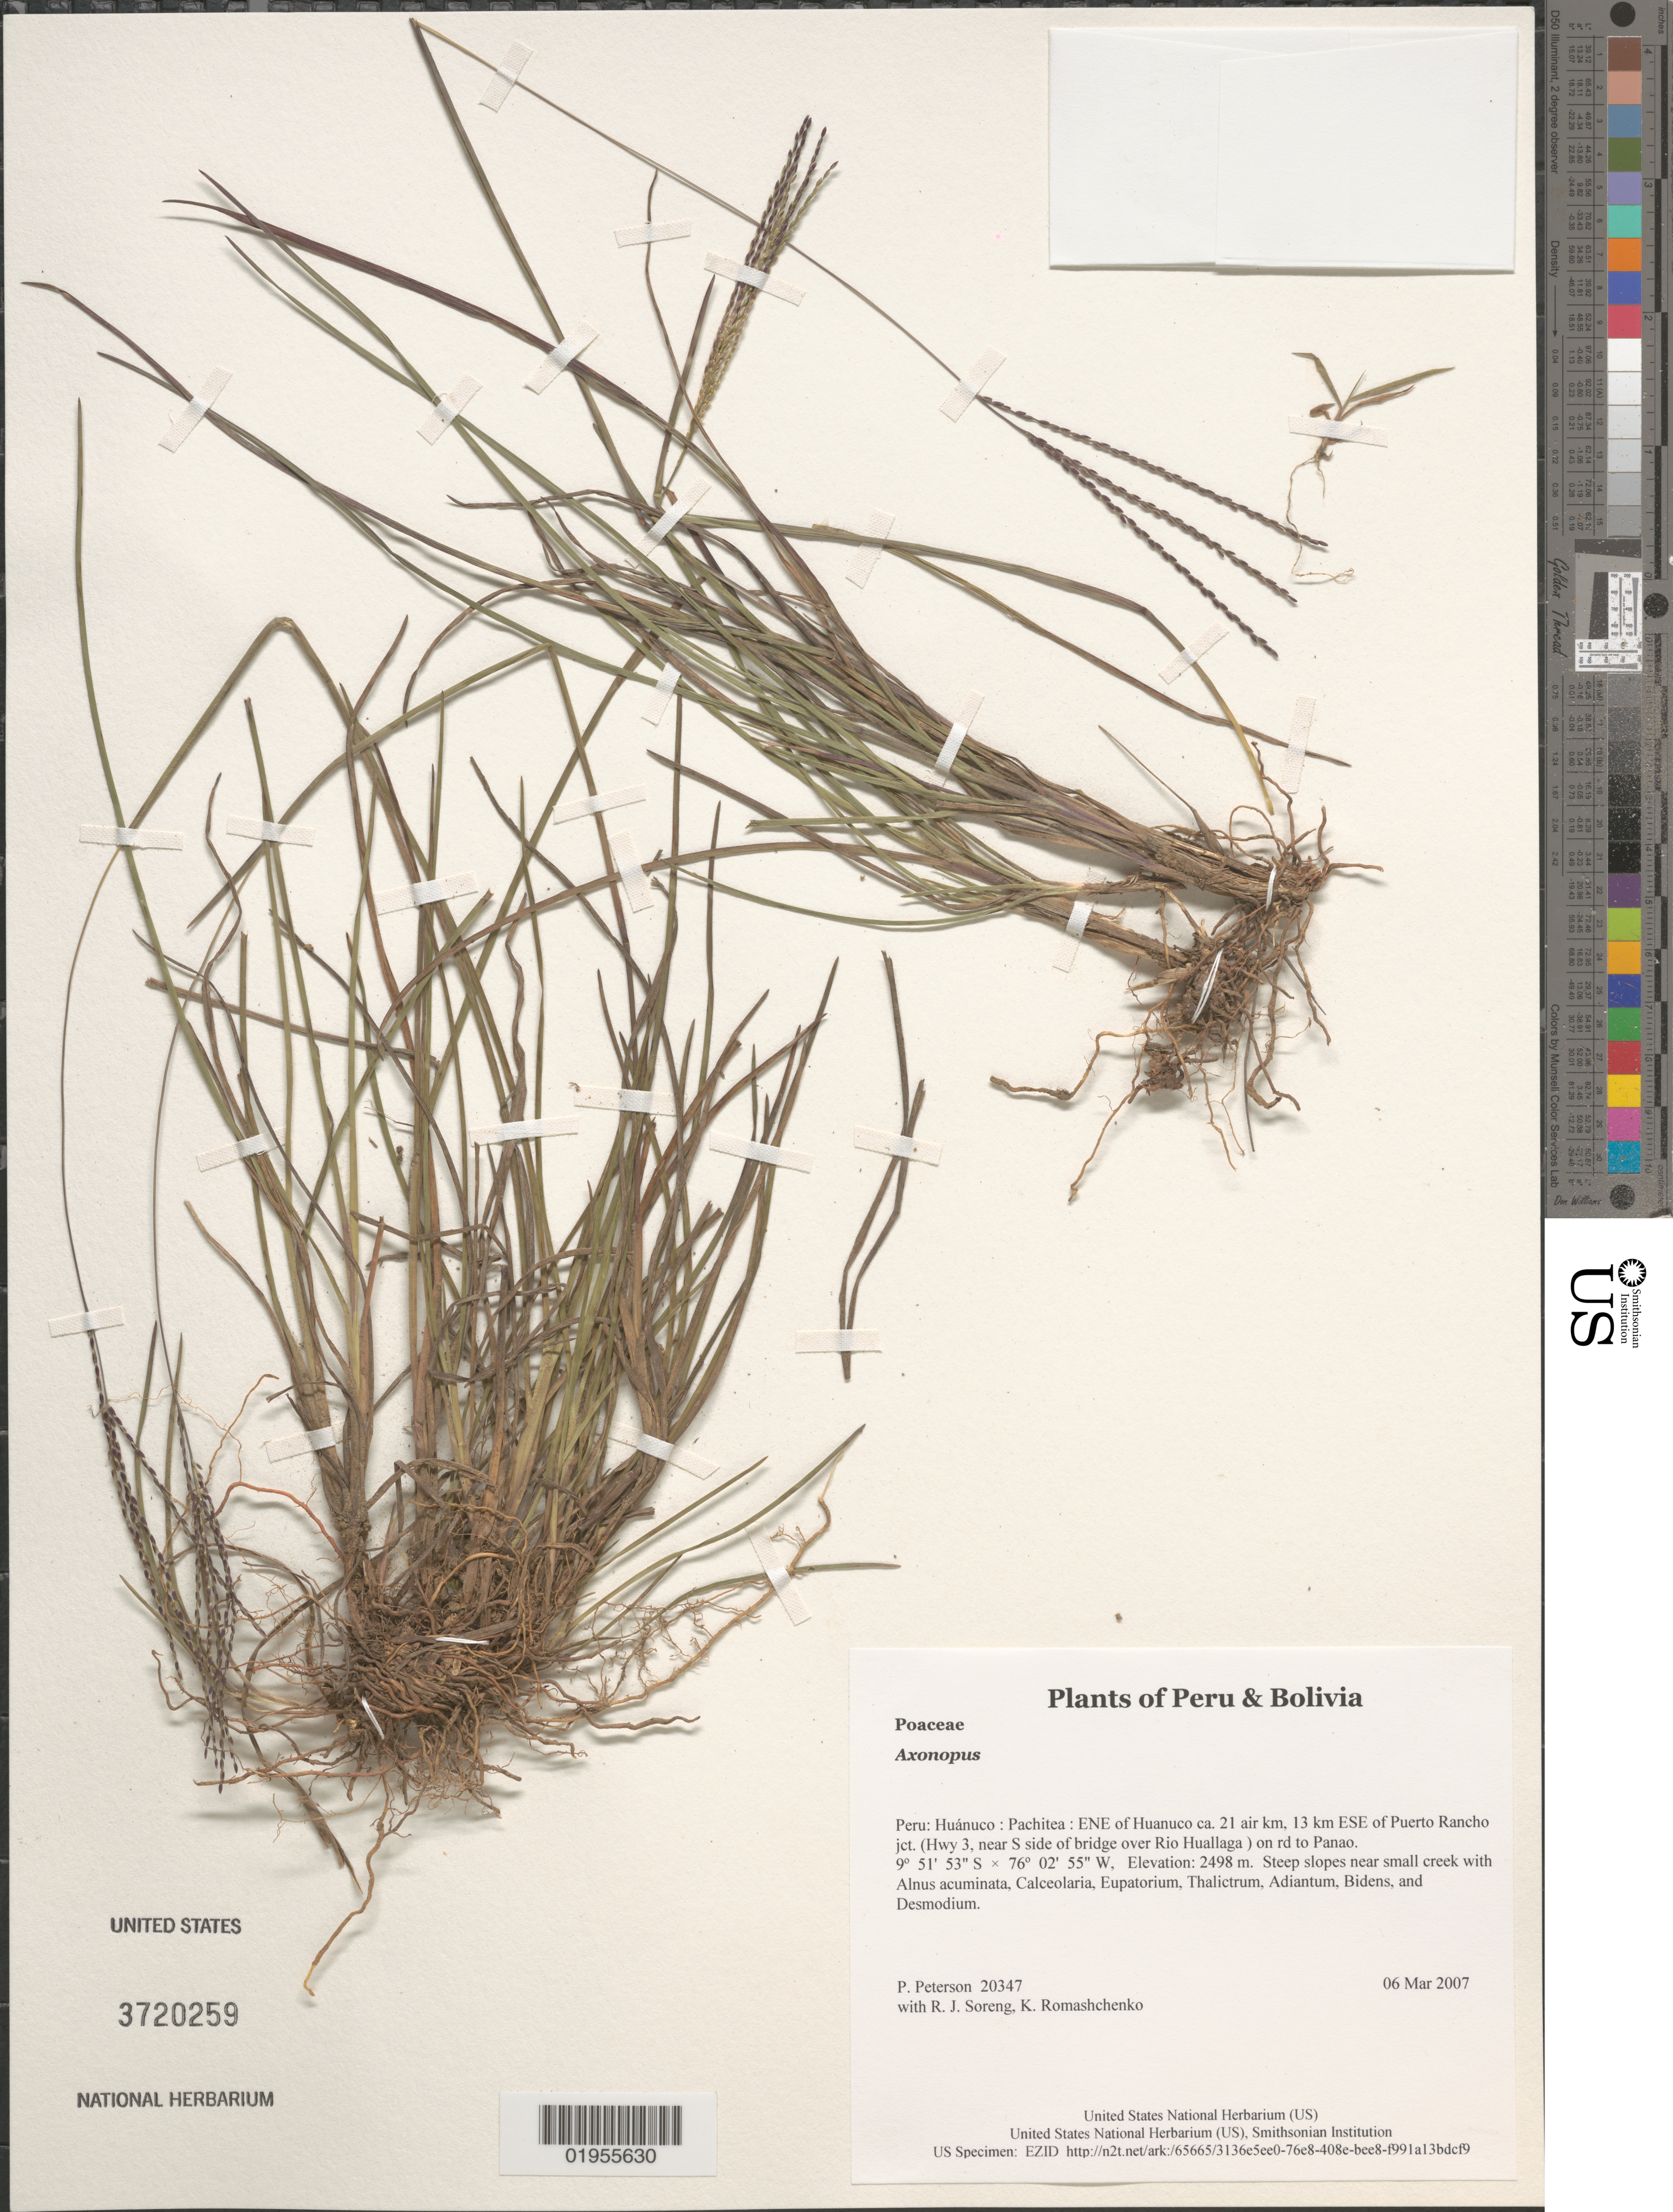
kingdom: Plantae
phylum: Tracheophyta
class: Liliopsida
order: Poales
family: Poaceae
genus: Axonopus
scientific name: Axonopus sp.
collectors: P. M. Peterson, R. J. Soreng & K. Romashchenko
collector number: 20347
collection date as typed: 06 Mar 2007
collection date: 2007-03-06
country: Peru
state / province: Huánuco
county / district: Pachitea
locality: ENE of Huanuco ca. 21 air km, 13 km ESE of Puerto Rancho jct. (Hwy 3, near S side of bridge over Rio Huallaga ) on rd to Panao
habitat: Steep slopes near small creek with Alnus acuminata, Calceolaria, Eupatorium, Thalictrum, Adiantum, Bidens, and Desmodium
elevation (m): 2498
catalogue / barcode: US 3720259